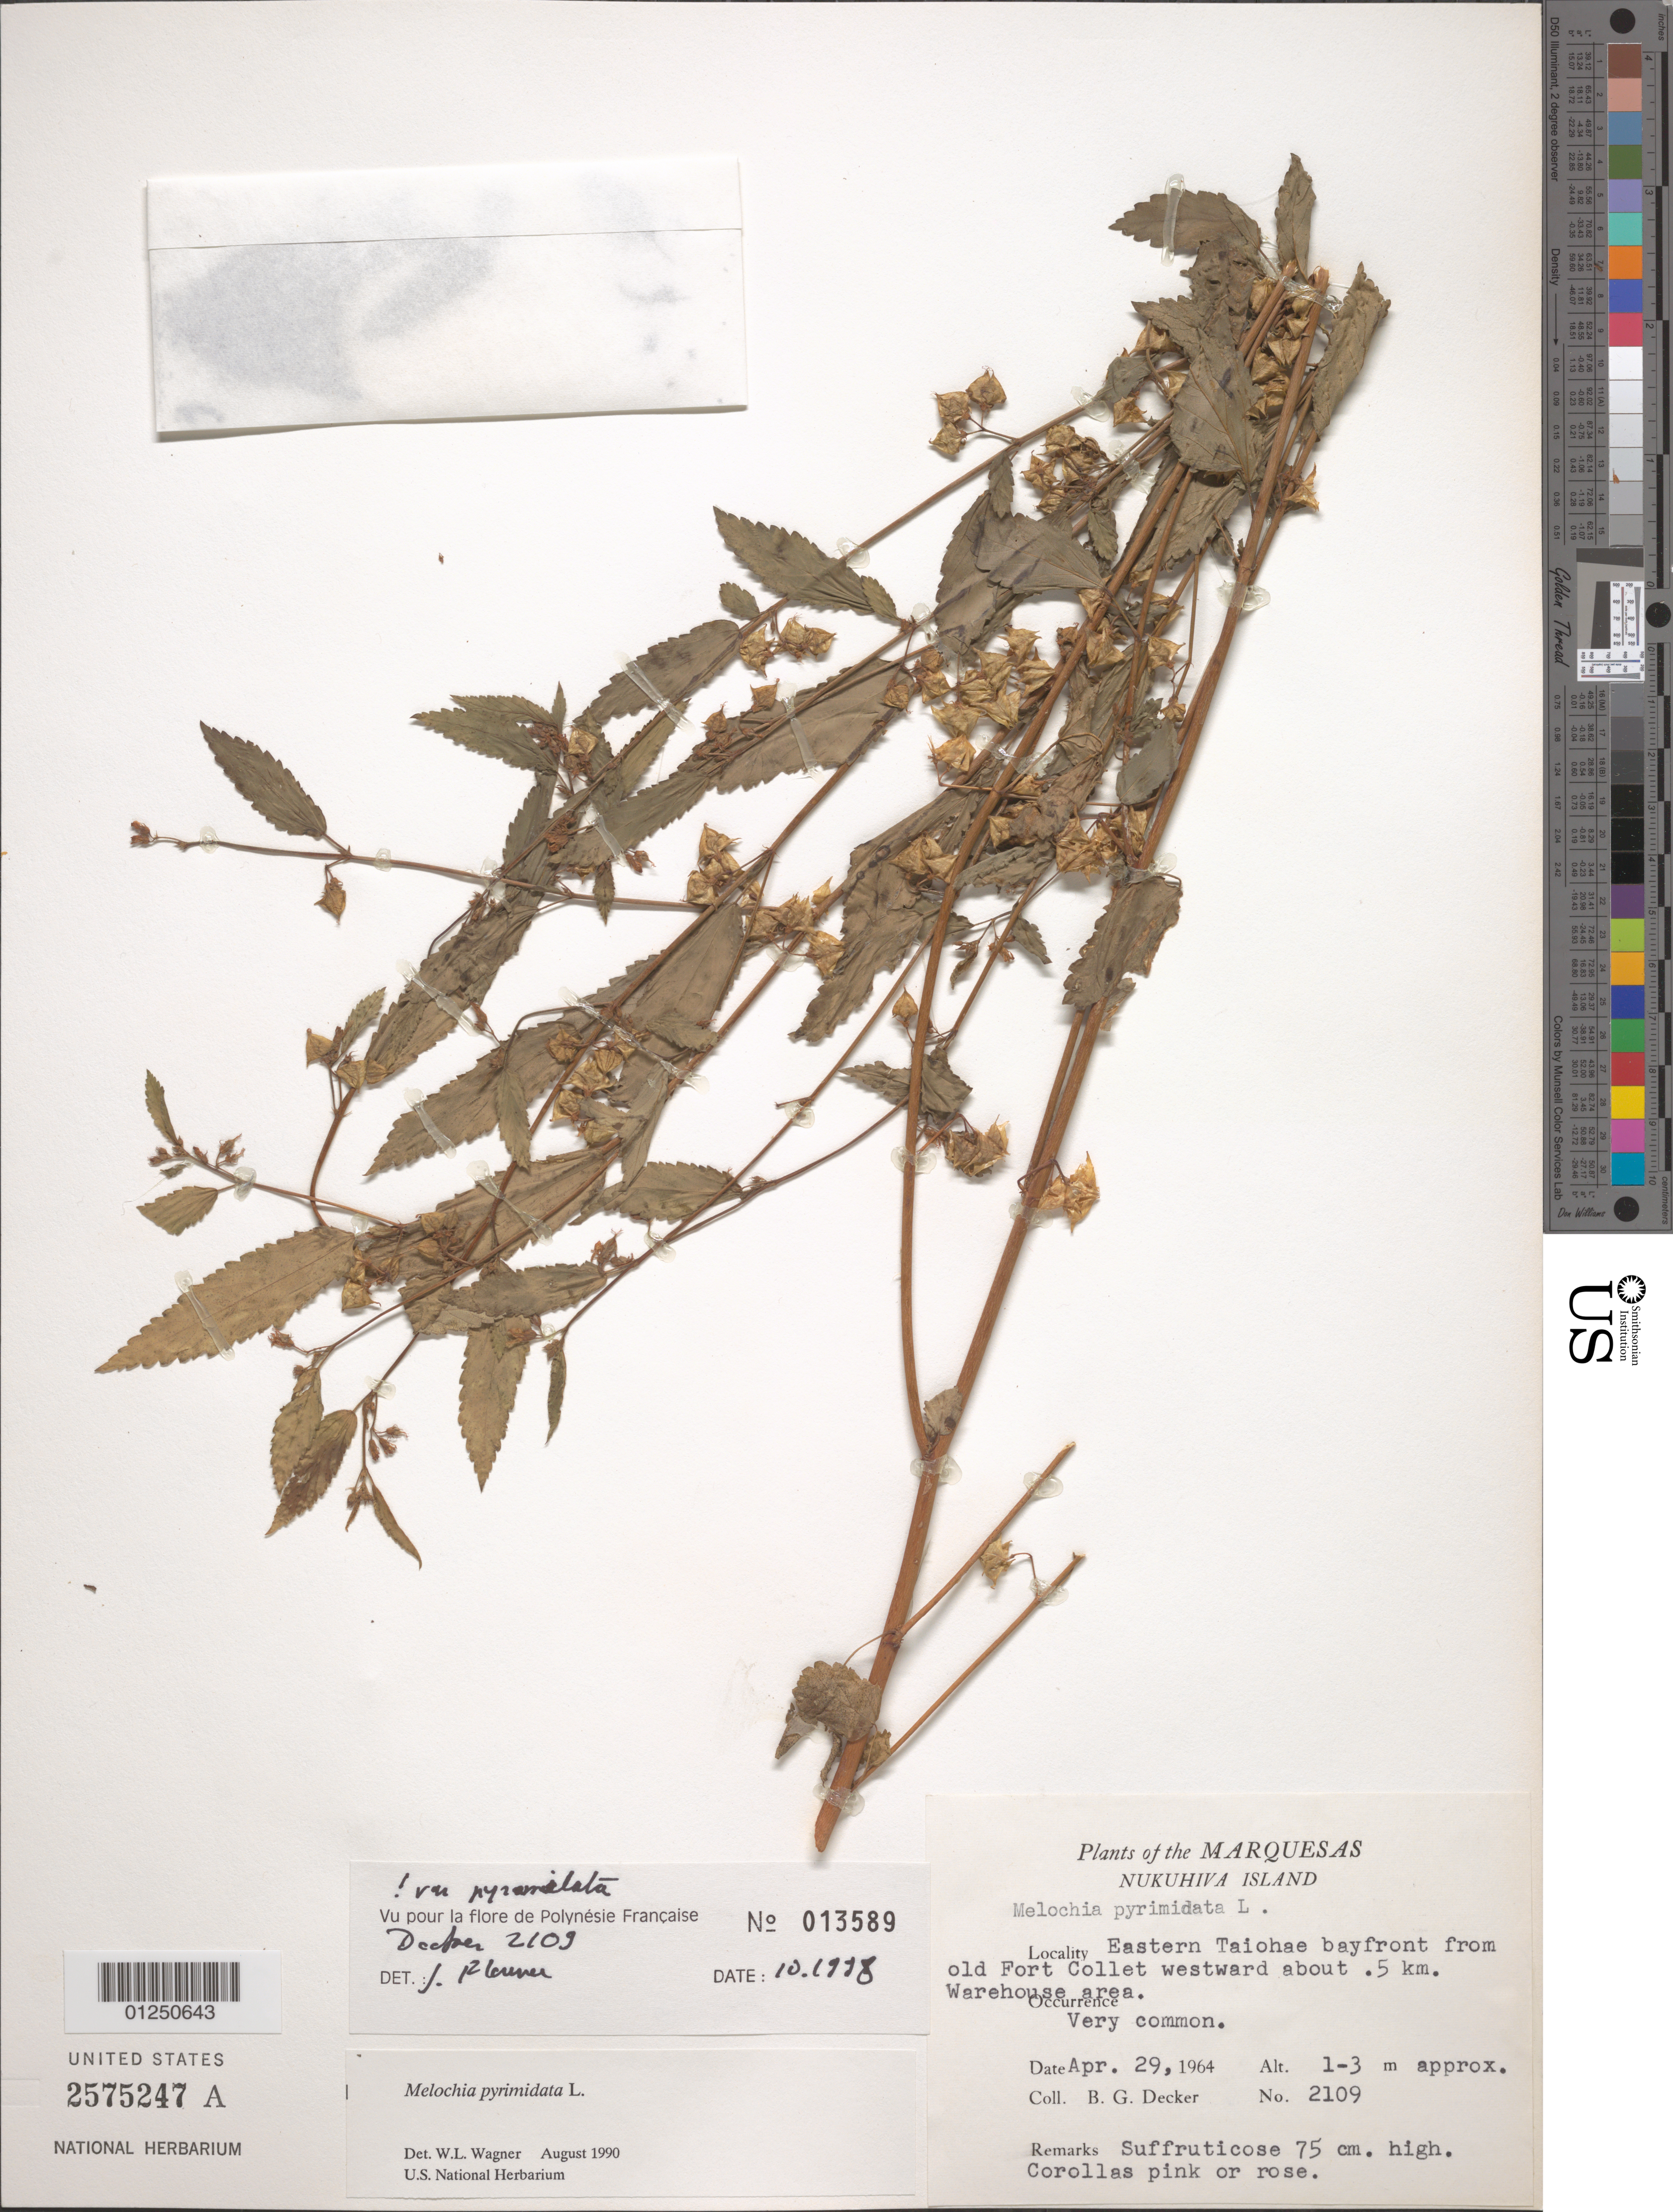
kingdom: Plantae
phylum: Tracheophyta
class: Magnoliopsida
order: Malvales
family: Malvaceae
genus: Melochia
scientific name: Melochia pyramidata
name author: L.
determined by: Wagner, W. L., (BOT), Smithsonian Institution - National Museum of Natural History (UNITED STATES)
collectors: B. G. Decker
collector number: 2109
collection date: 1964-04-29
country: French Polynesia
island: Nuku Hiva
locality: E Taiohae bayfront from old Fort Collet westward 0.5 km, warehouse area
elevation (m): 1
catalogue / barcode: US 2575247A